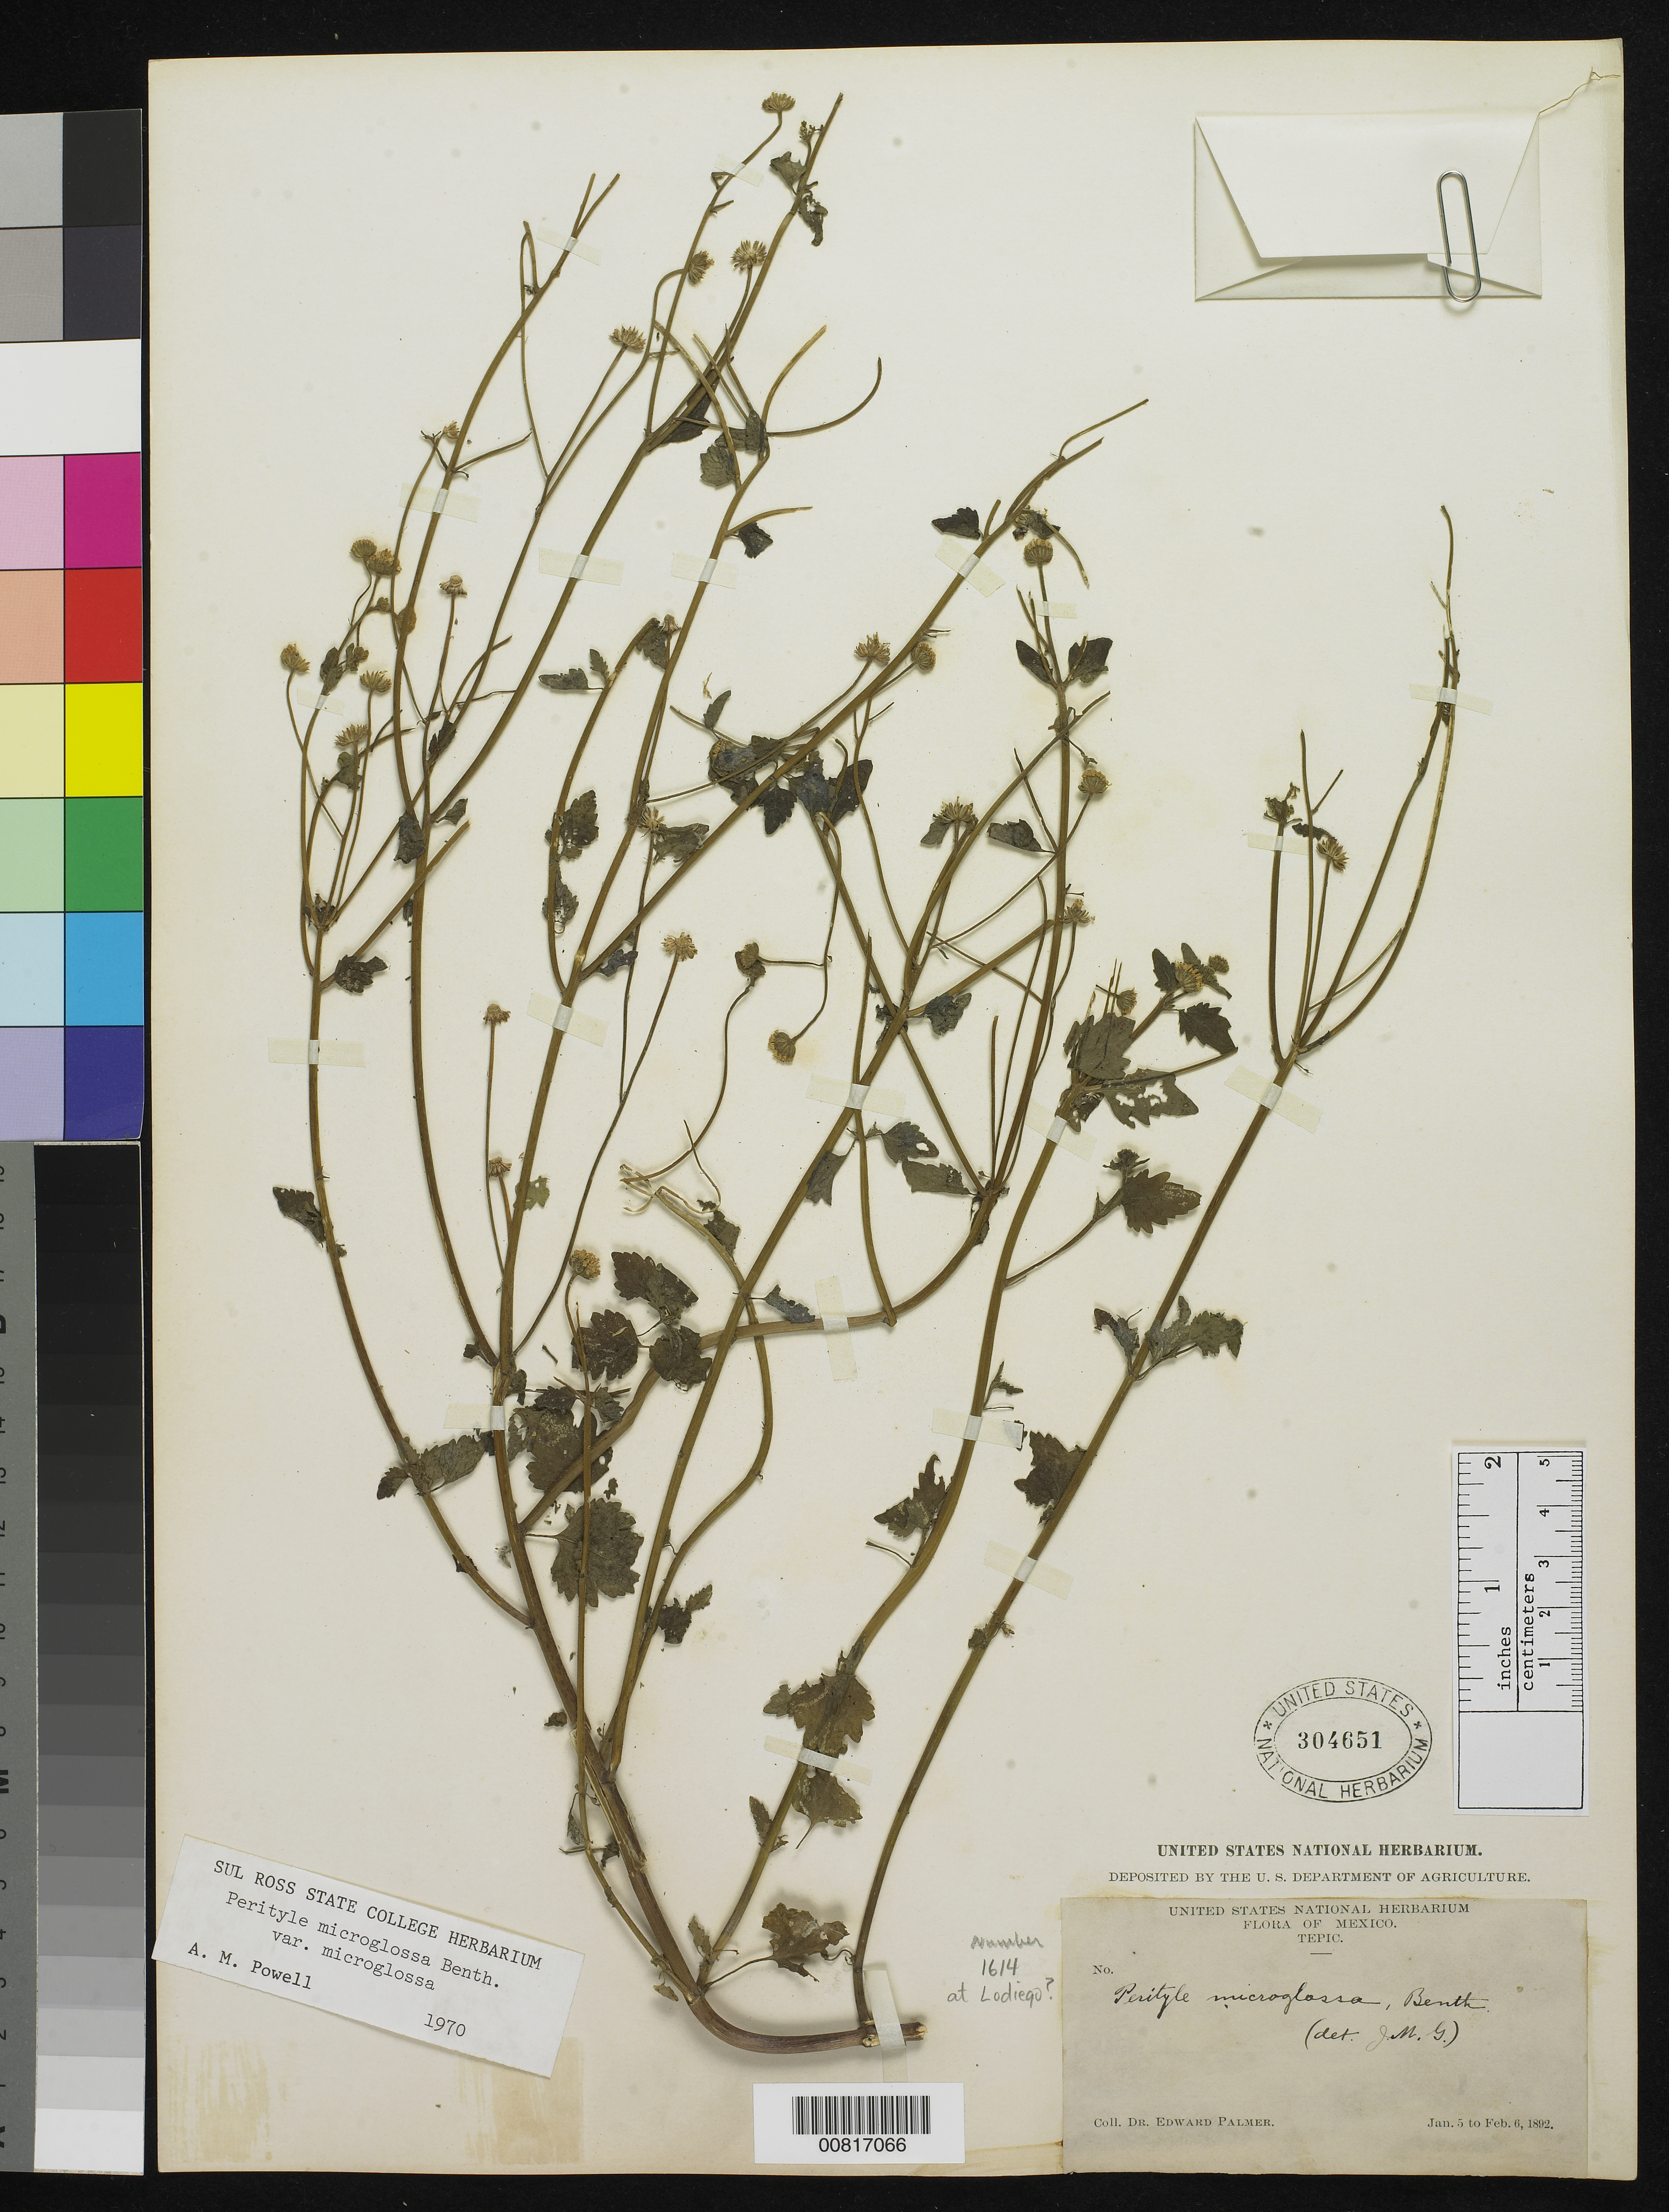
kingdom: Plantae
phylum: Tracheophyta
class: Magnoliopsida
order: Asterales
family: Asteraceae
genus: Perityle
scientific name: Perityle microglossa var. microglossa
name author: Benth.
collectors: E. Palmer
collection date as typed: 05 Jan 1892 to 06 Feb 1892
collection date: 1892-01-05/1892-02-06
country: Mexico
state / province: Nayarit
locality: Tepic, Nayarit.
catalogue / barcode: US 304651